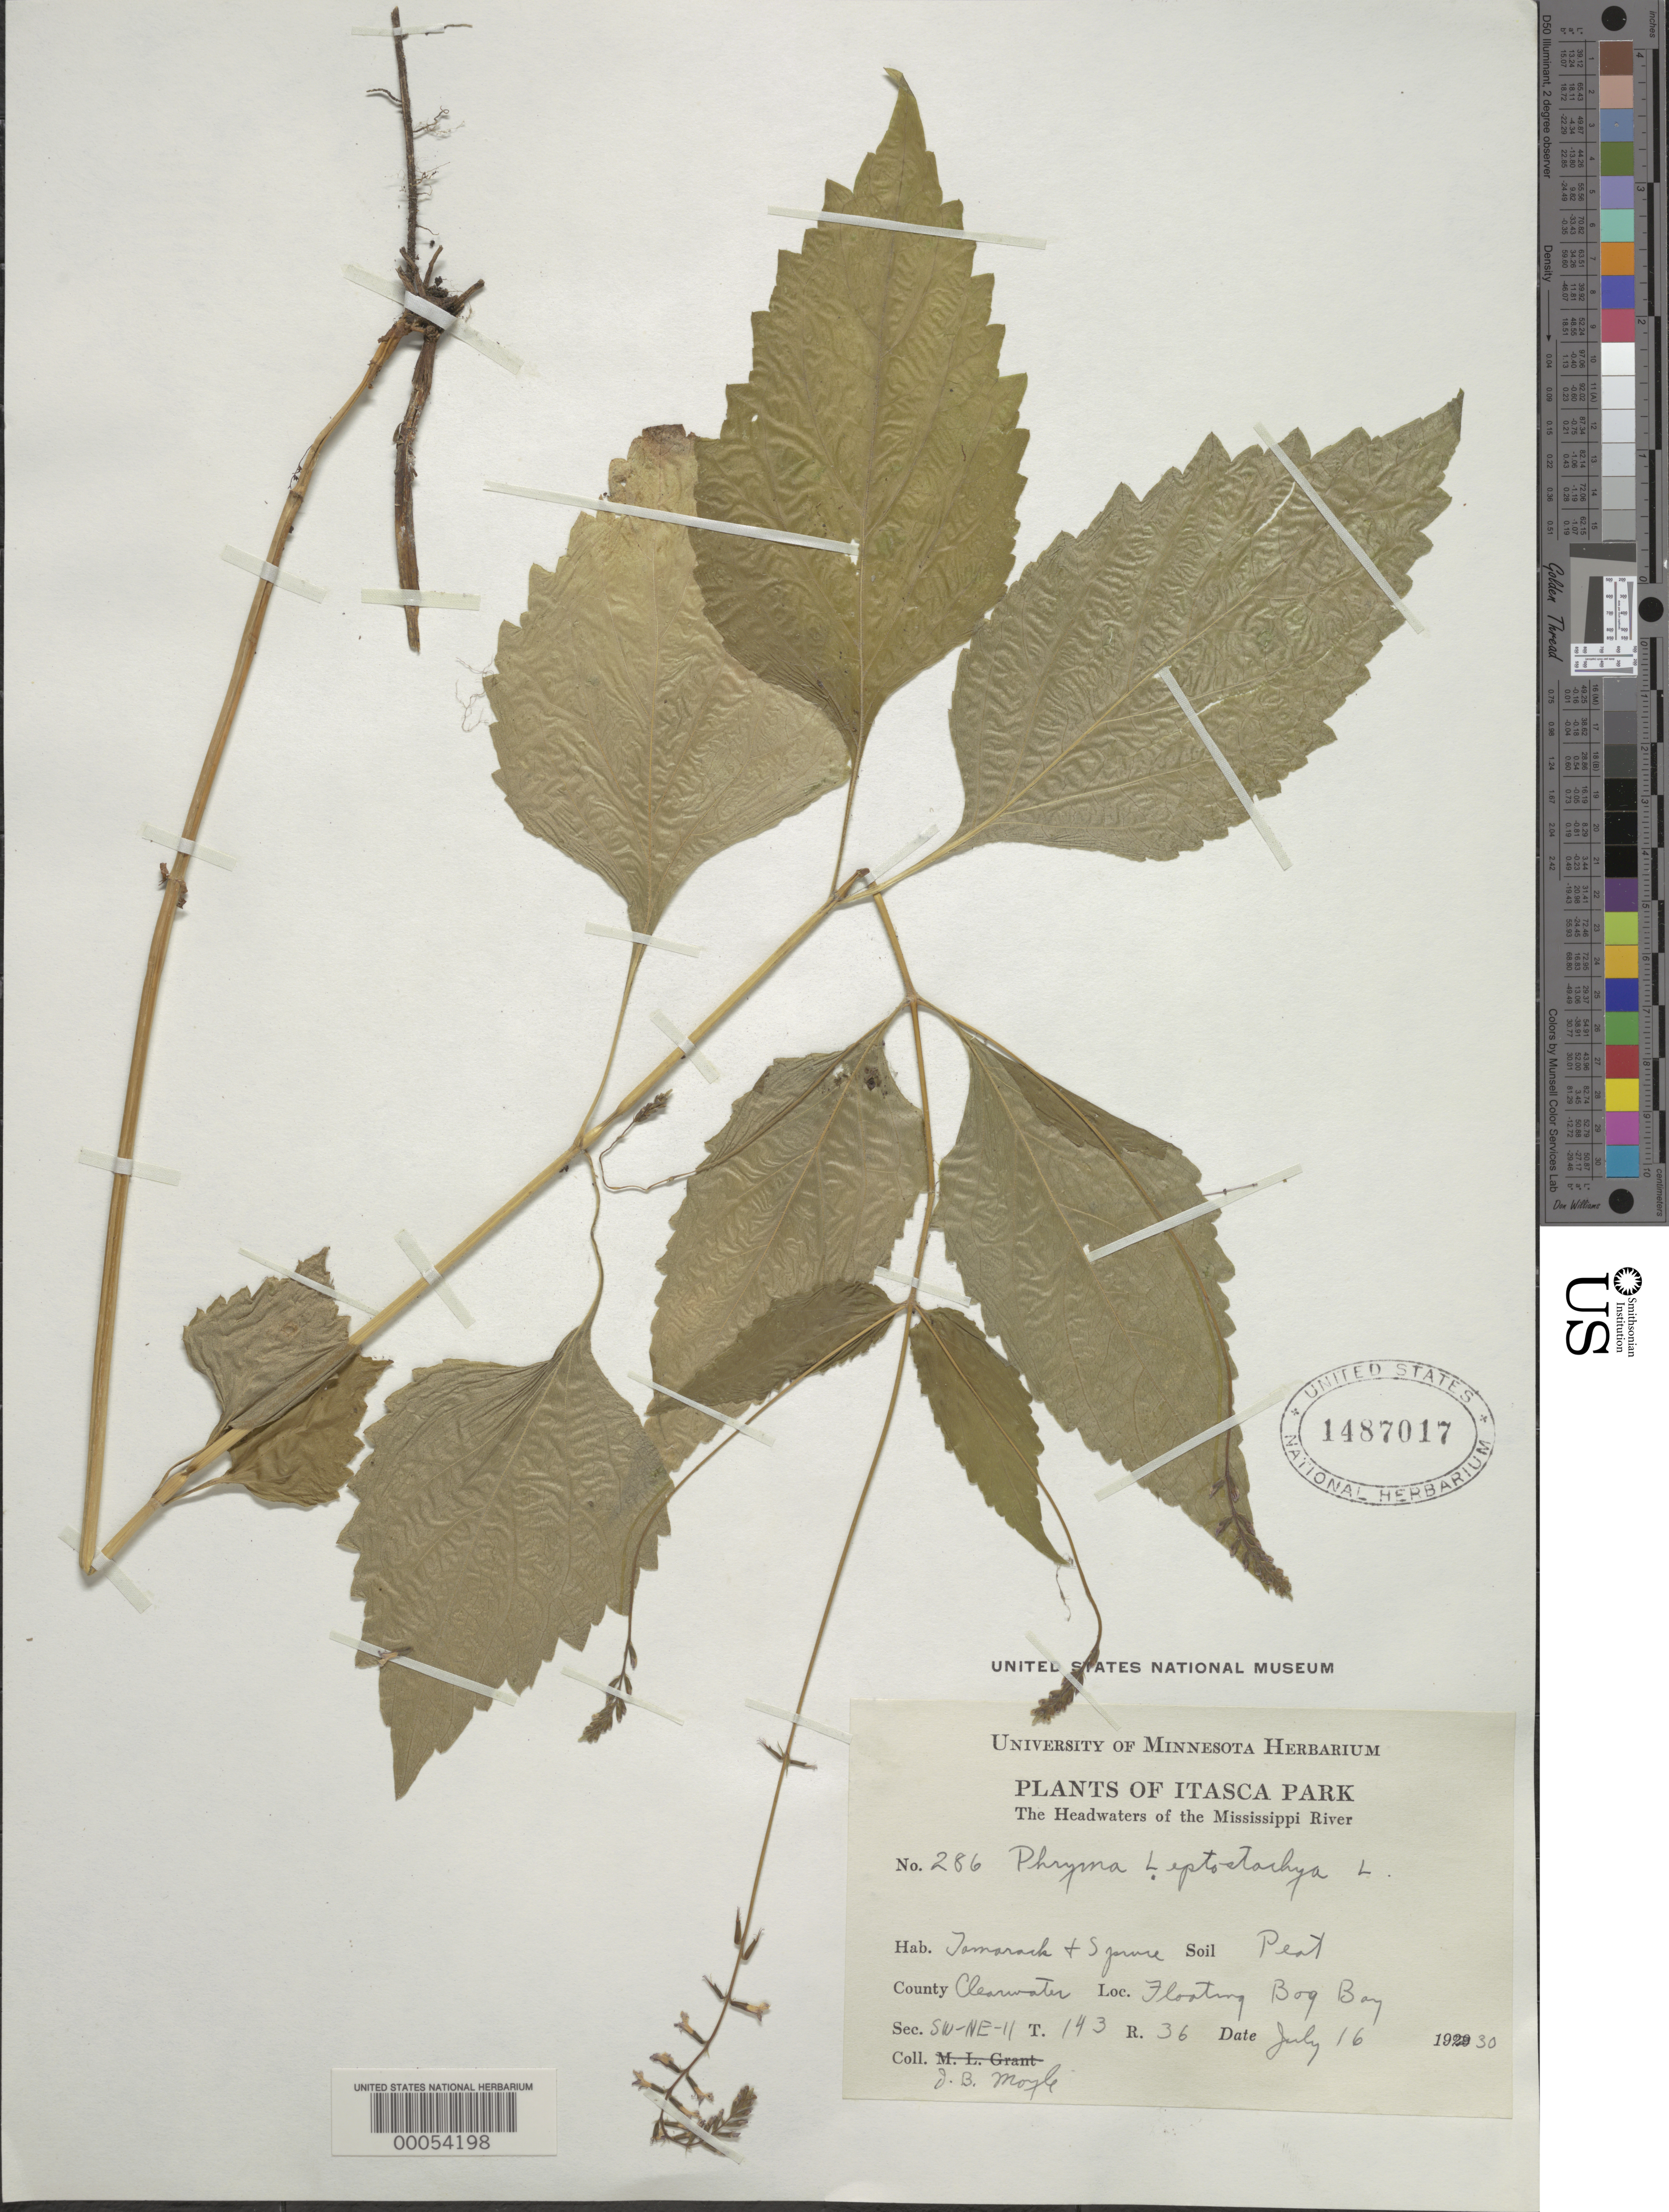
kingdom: Plantae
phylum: Tracheophyta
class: Magnoliopsida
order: Lamiales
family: Phrymaceae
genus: Phryma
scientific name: Phryma leptostachya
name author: L.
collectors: J. Moyle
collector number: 286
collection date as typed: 16 Jul 1930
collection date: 1930-07-16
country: United States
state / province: Minnesota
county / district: Clearwater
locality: Itasca park. floating bog bay.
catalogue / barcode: US 1487017